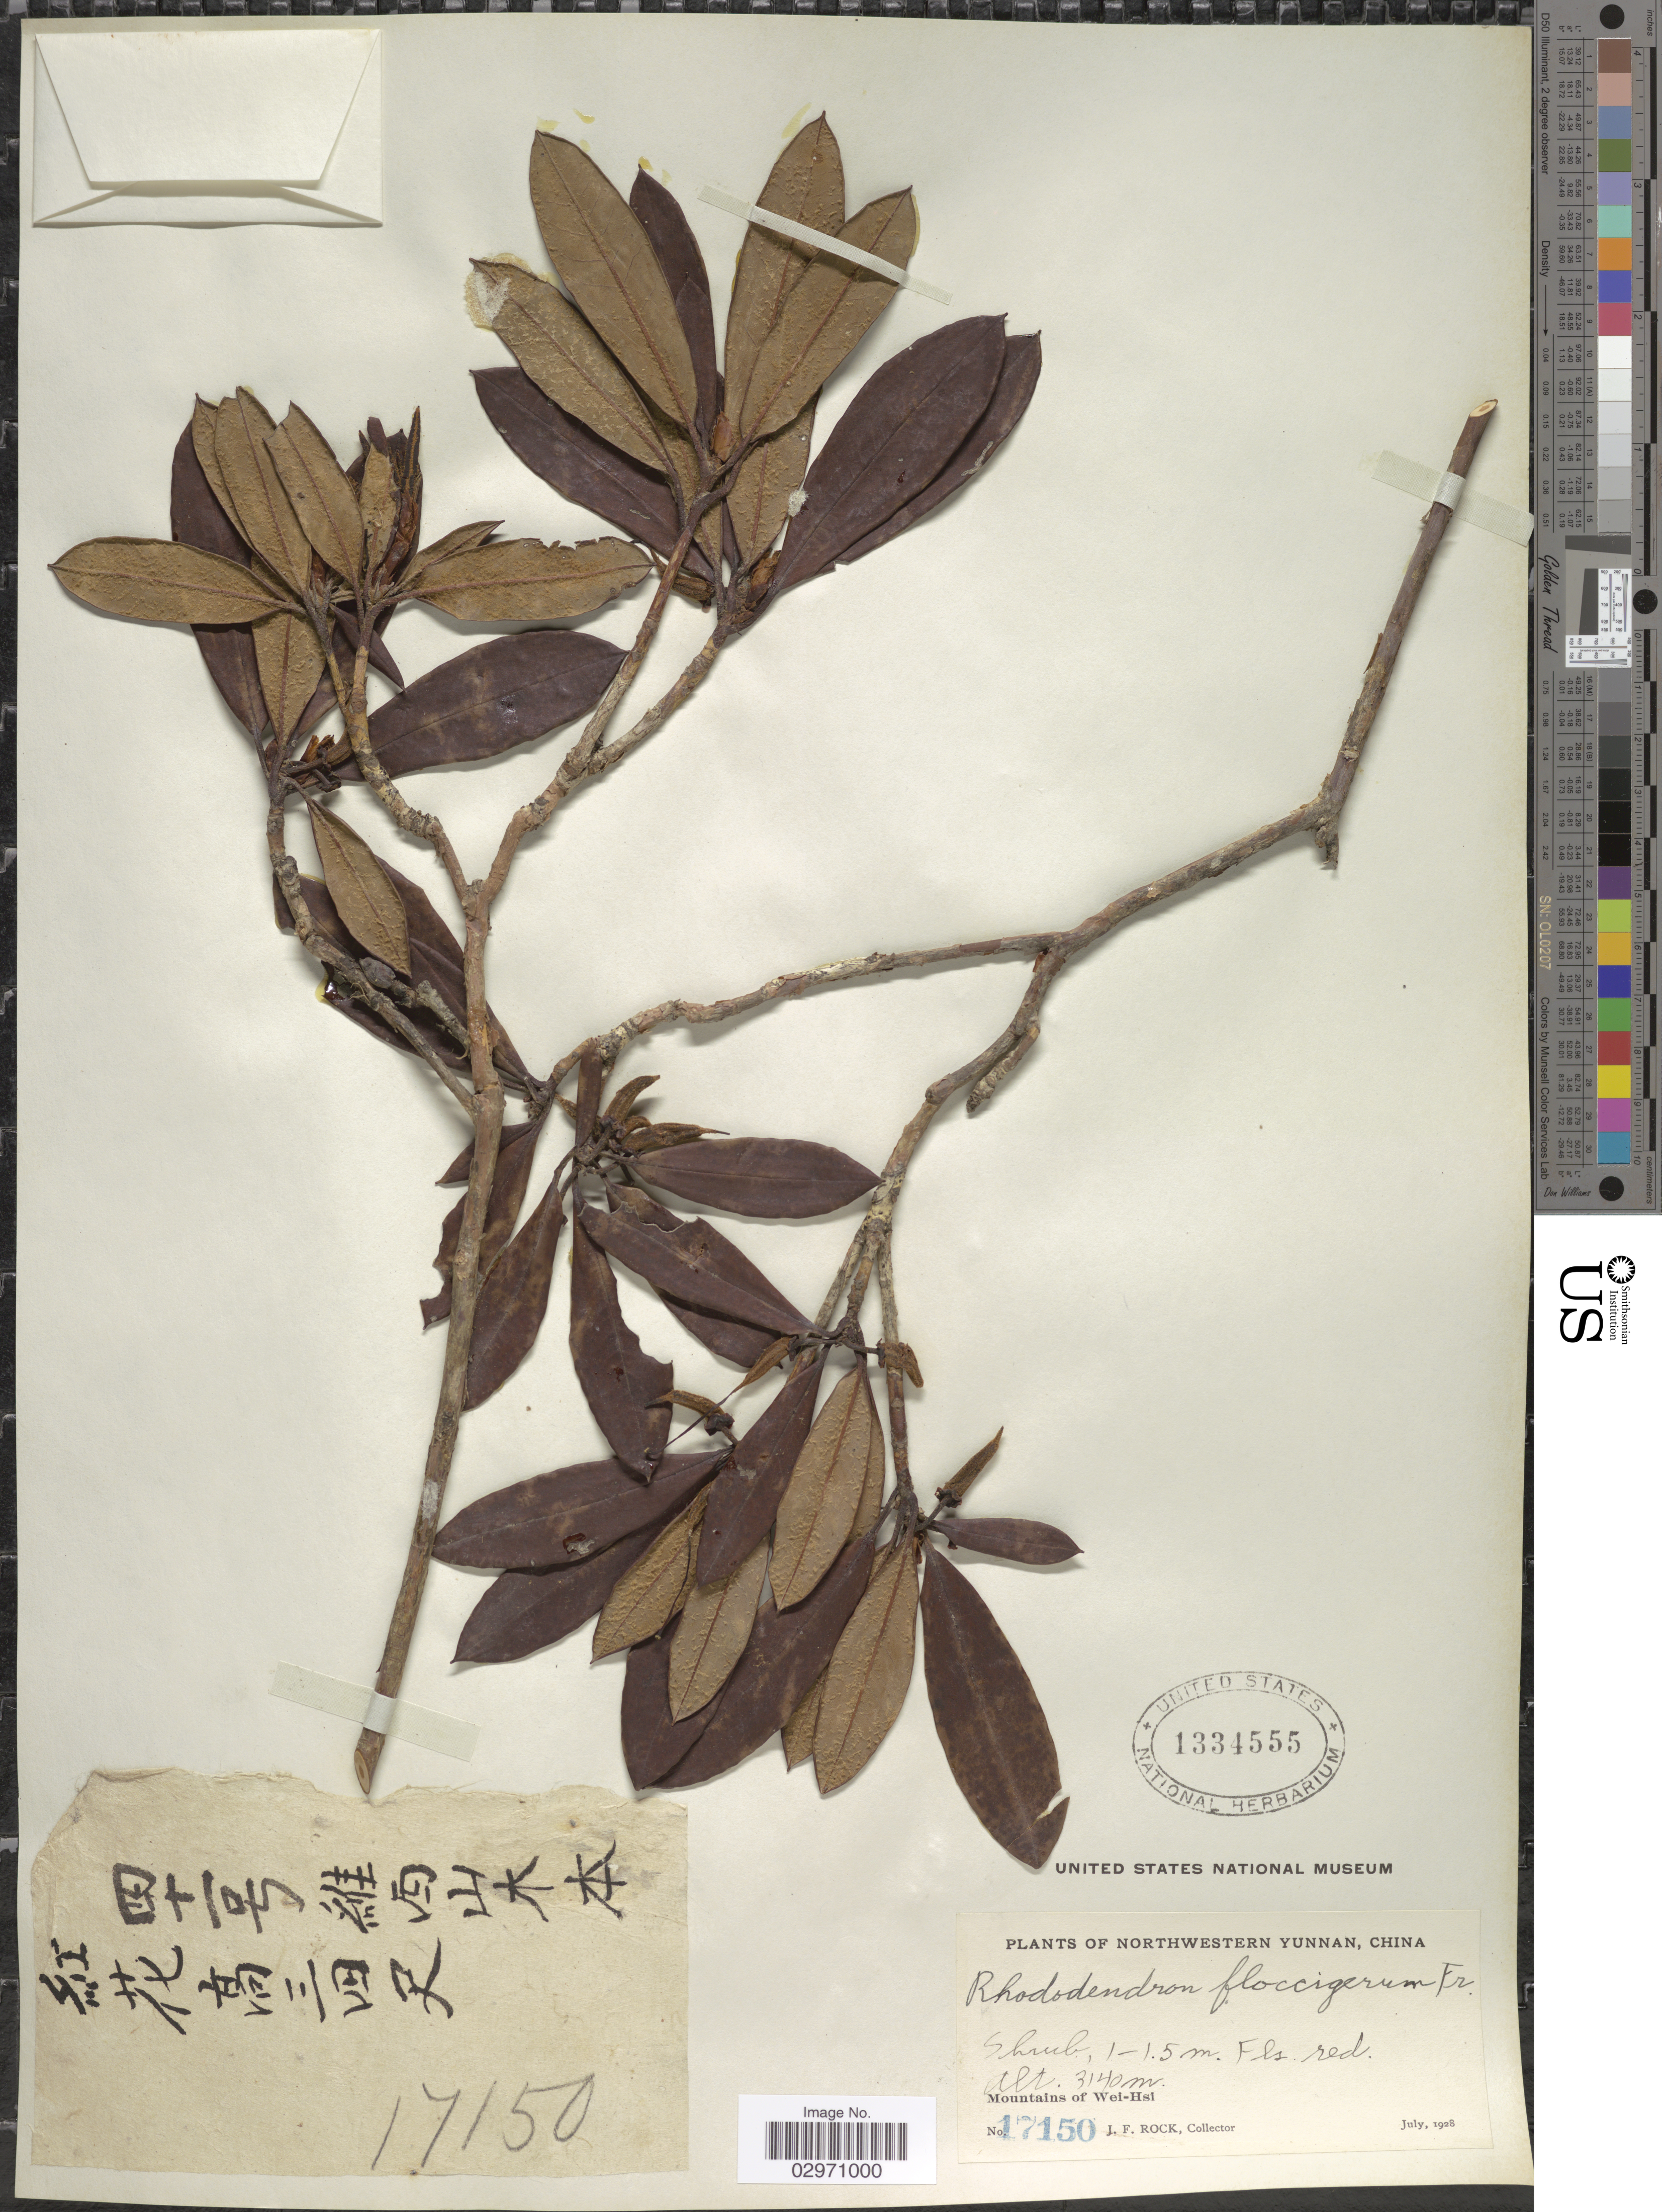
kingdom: Plantae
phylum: Tracheophyta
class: Magnoliopsida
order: Ericales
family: Ericaceae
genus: Rhododendron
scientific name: Rhododendron floccigerum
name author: Franch.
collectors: J. Rock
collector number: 17150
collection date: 1928-07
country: China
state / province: Yunnan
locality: Northwestern Yunnan. Mountains of Wei-Hsi.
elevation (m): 3140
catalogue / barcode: US 1334555